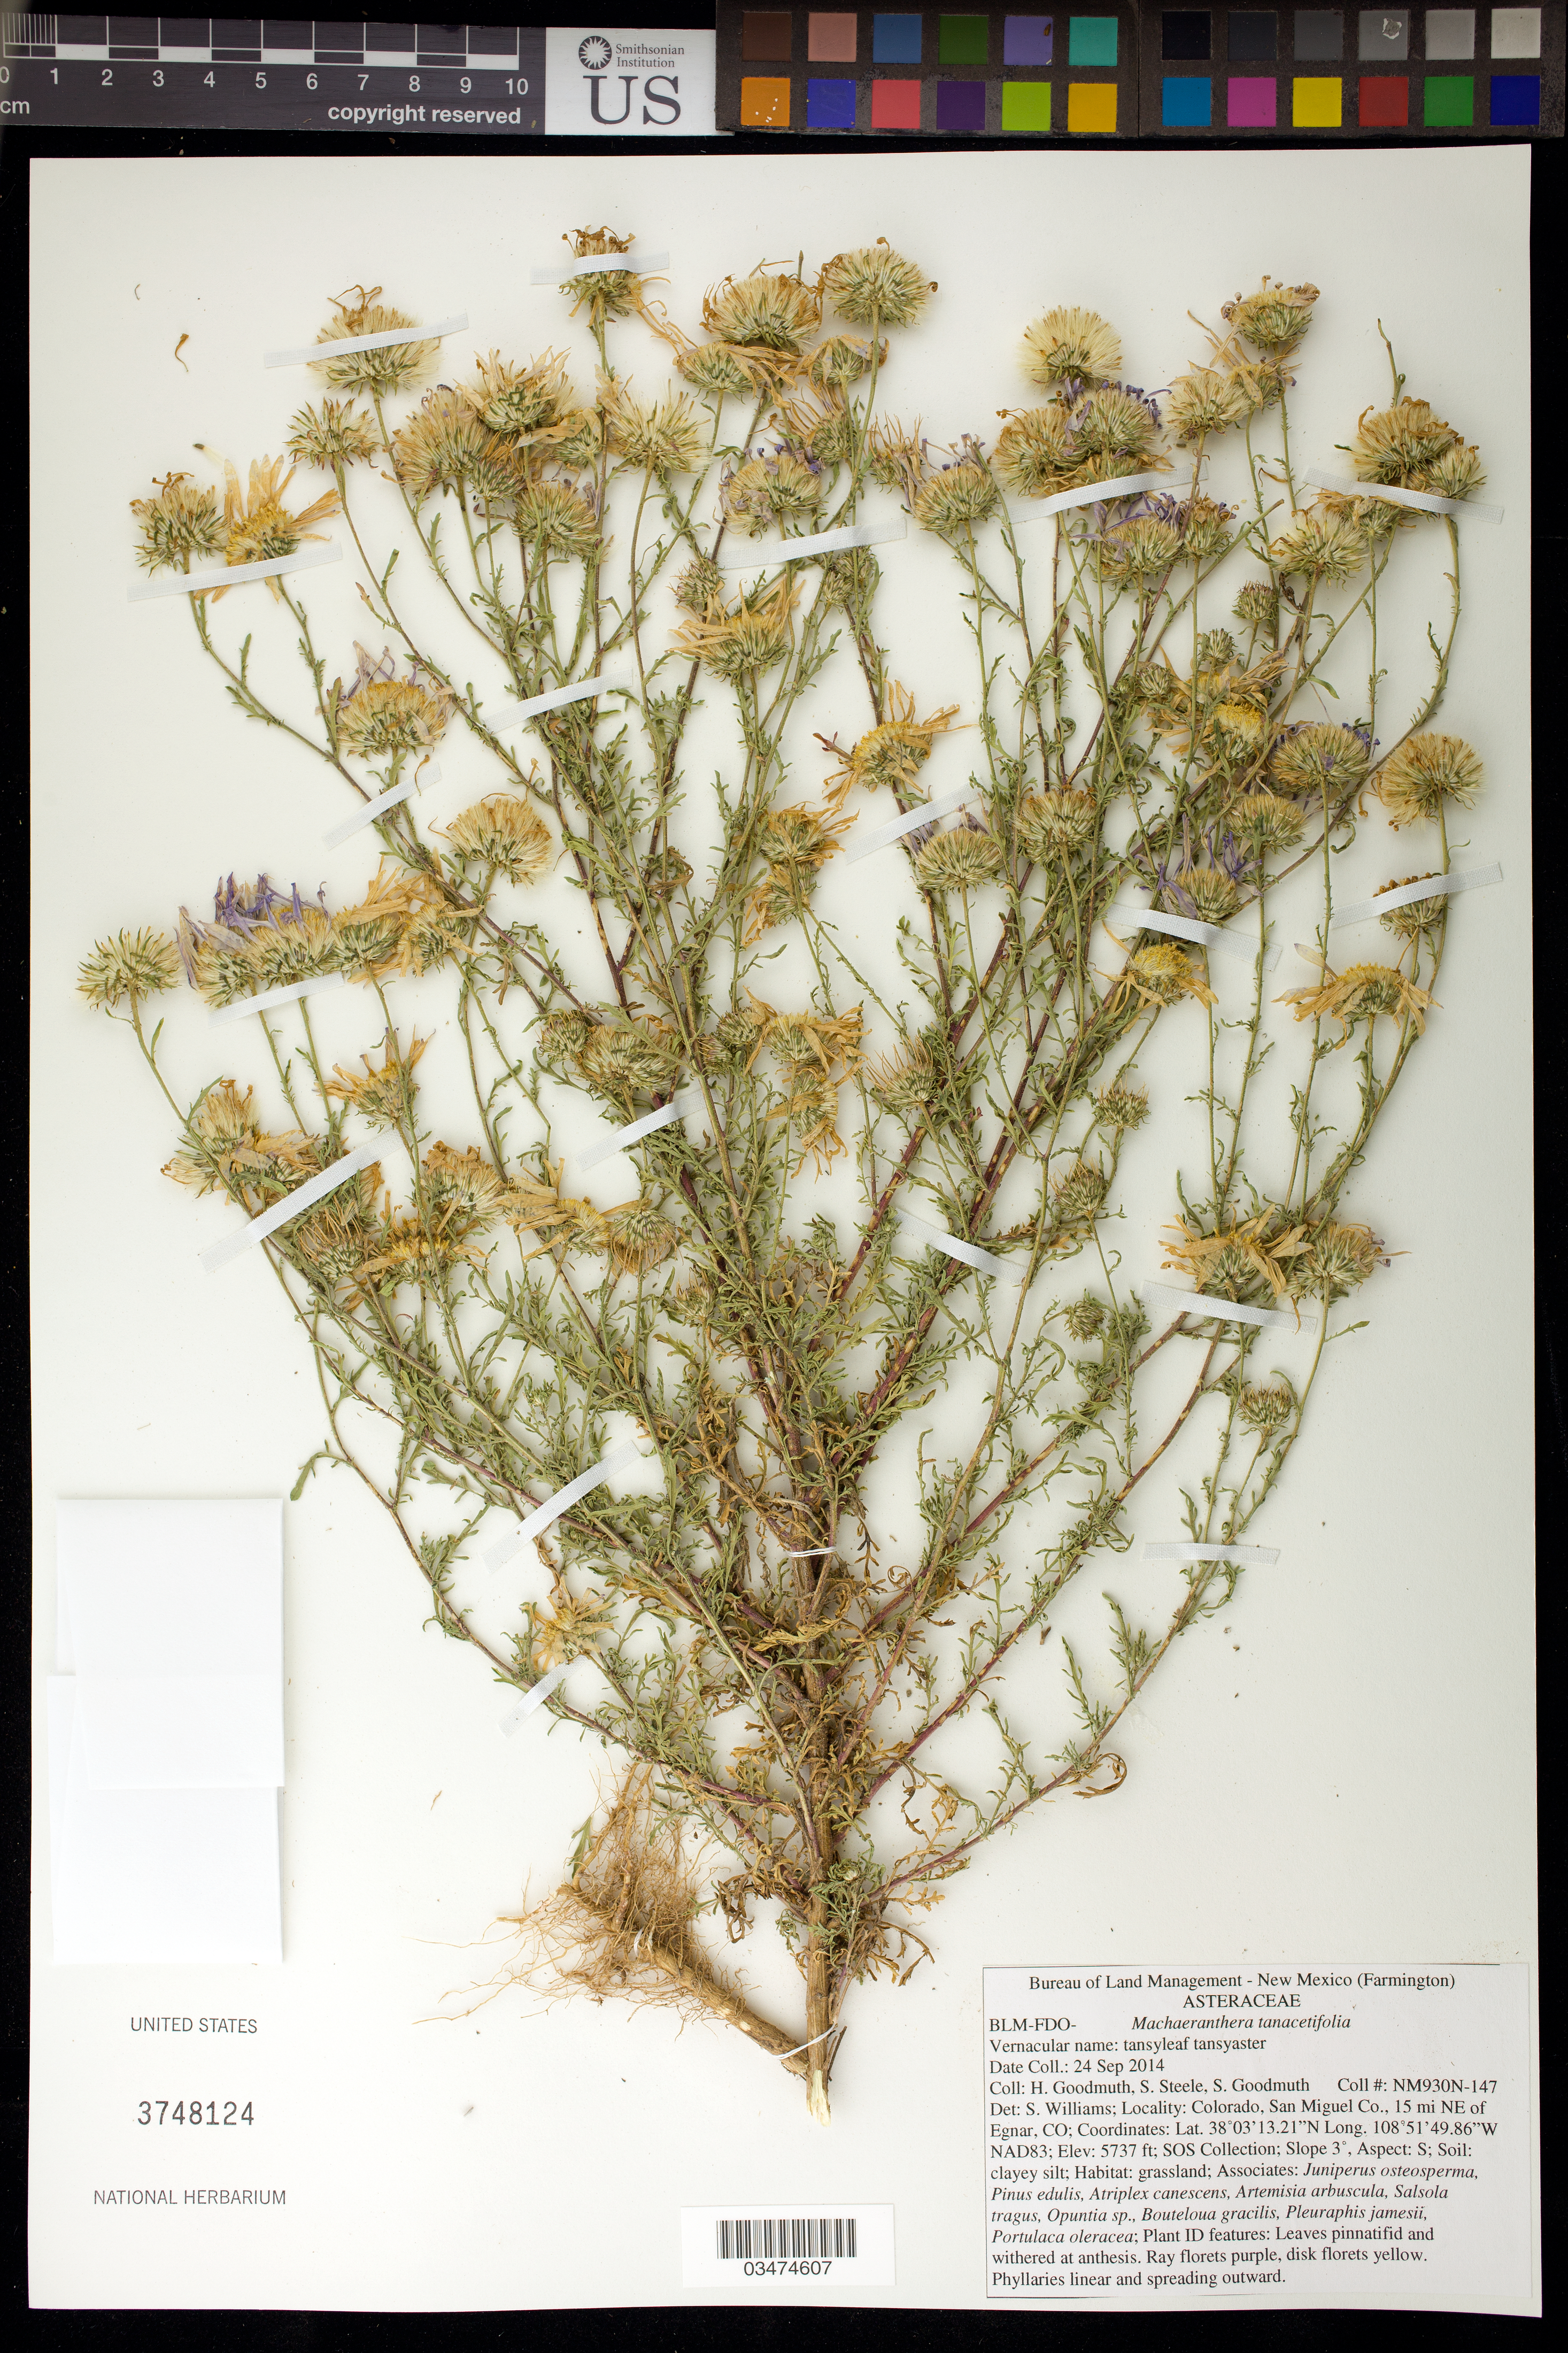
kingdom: Plantae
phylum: Tracheophyta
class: Magnoliopsida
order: Asterales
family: Asteraceae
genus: Machaeranthera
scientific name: Machaeranthera tanacetifolia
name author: (Kunth) Nees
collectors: H. Goodmuth, S. Steele & S. Goodmuth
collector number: NM930N-147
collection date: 2014-09-24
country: United States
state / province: Colorado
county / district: San Miguel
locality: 15 mi. NE of Egnar.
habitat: Clayey silt. Grassland.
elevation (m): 1749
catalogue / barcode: US 3748124